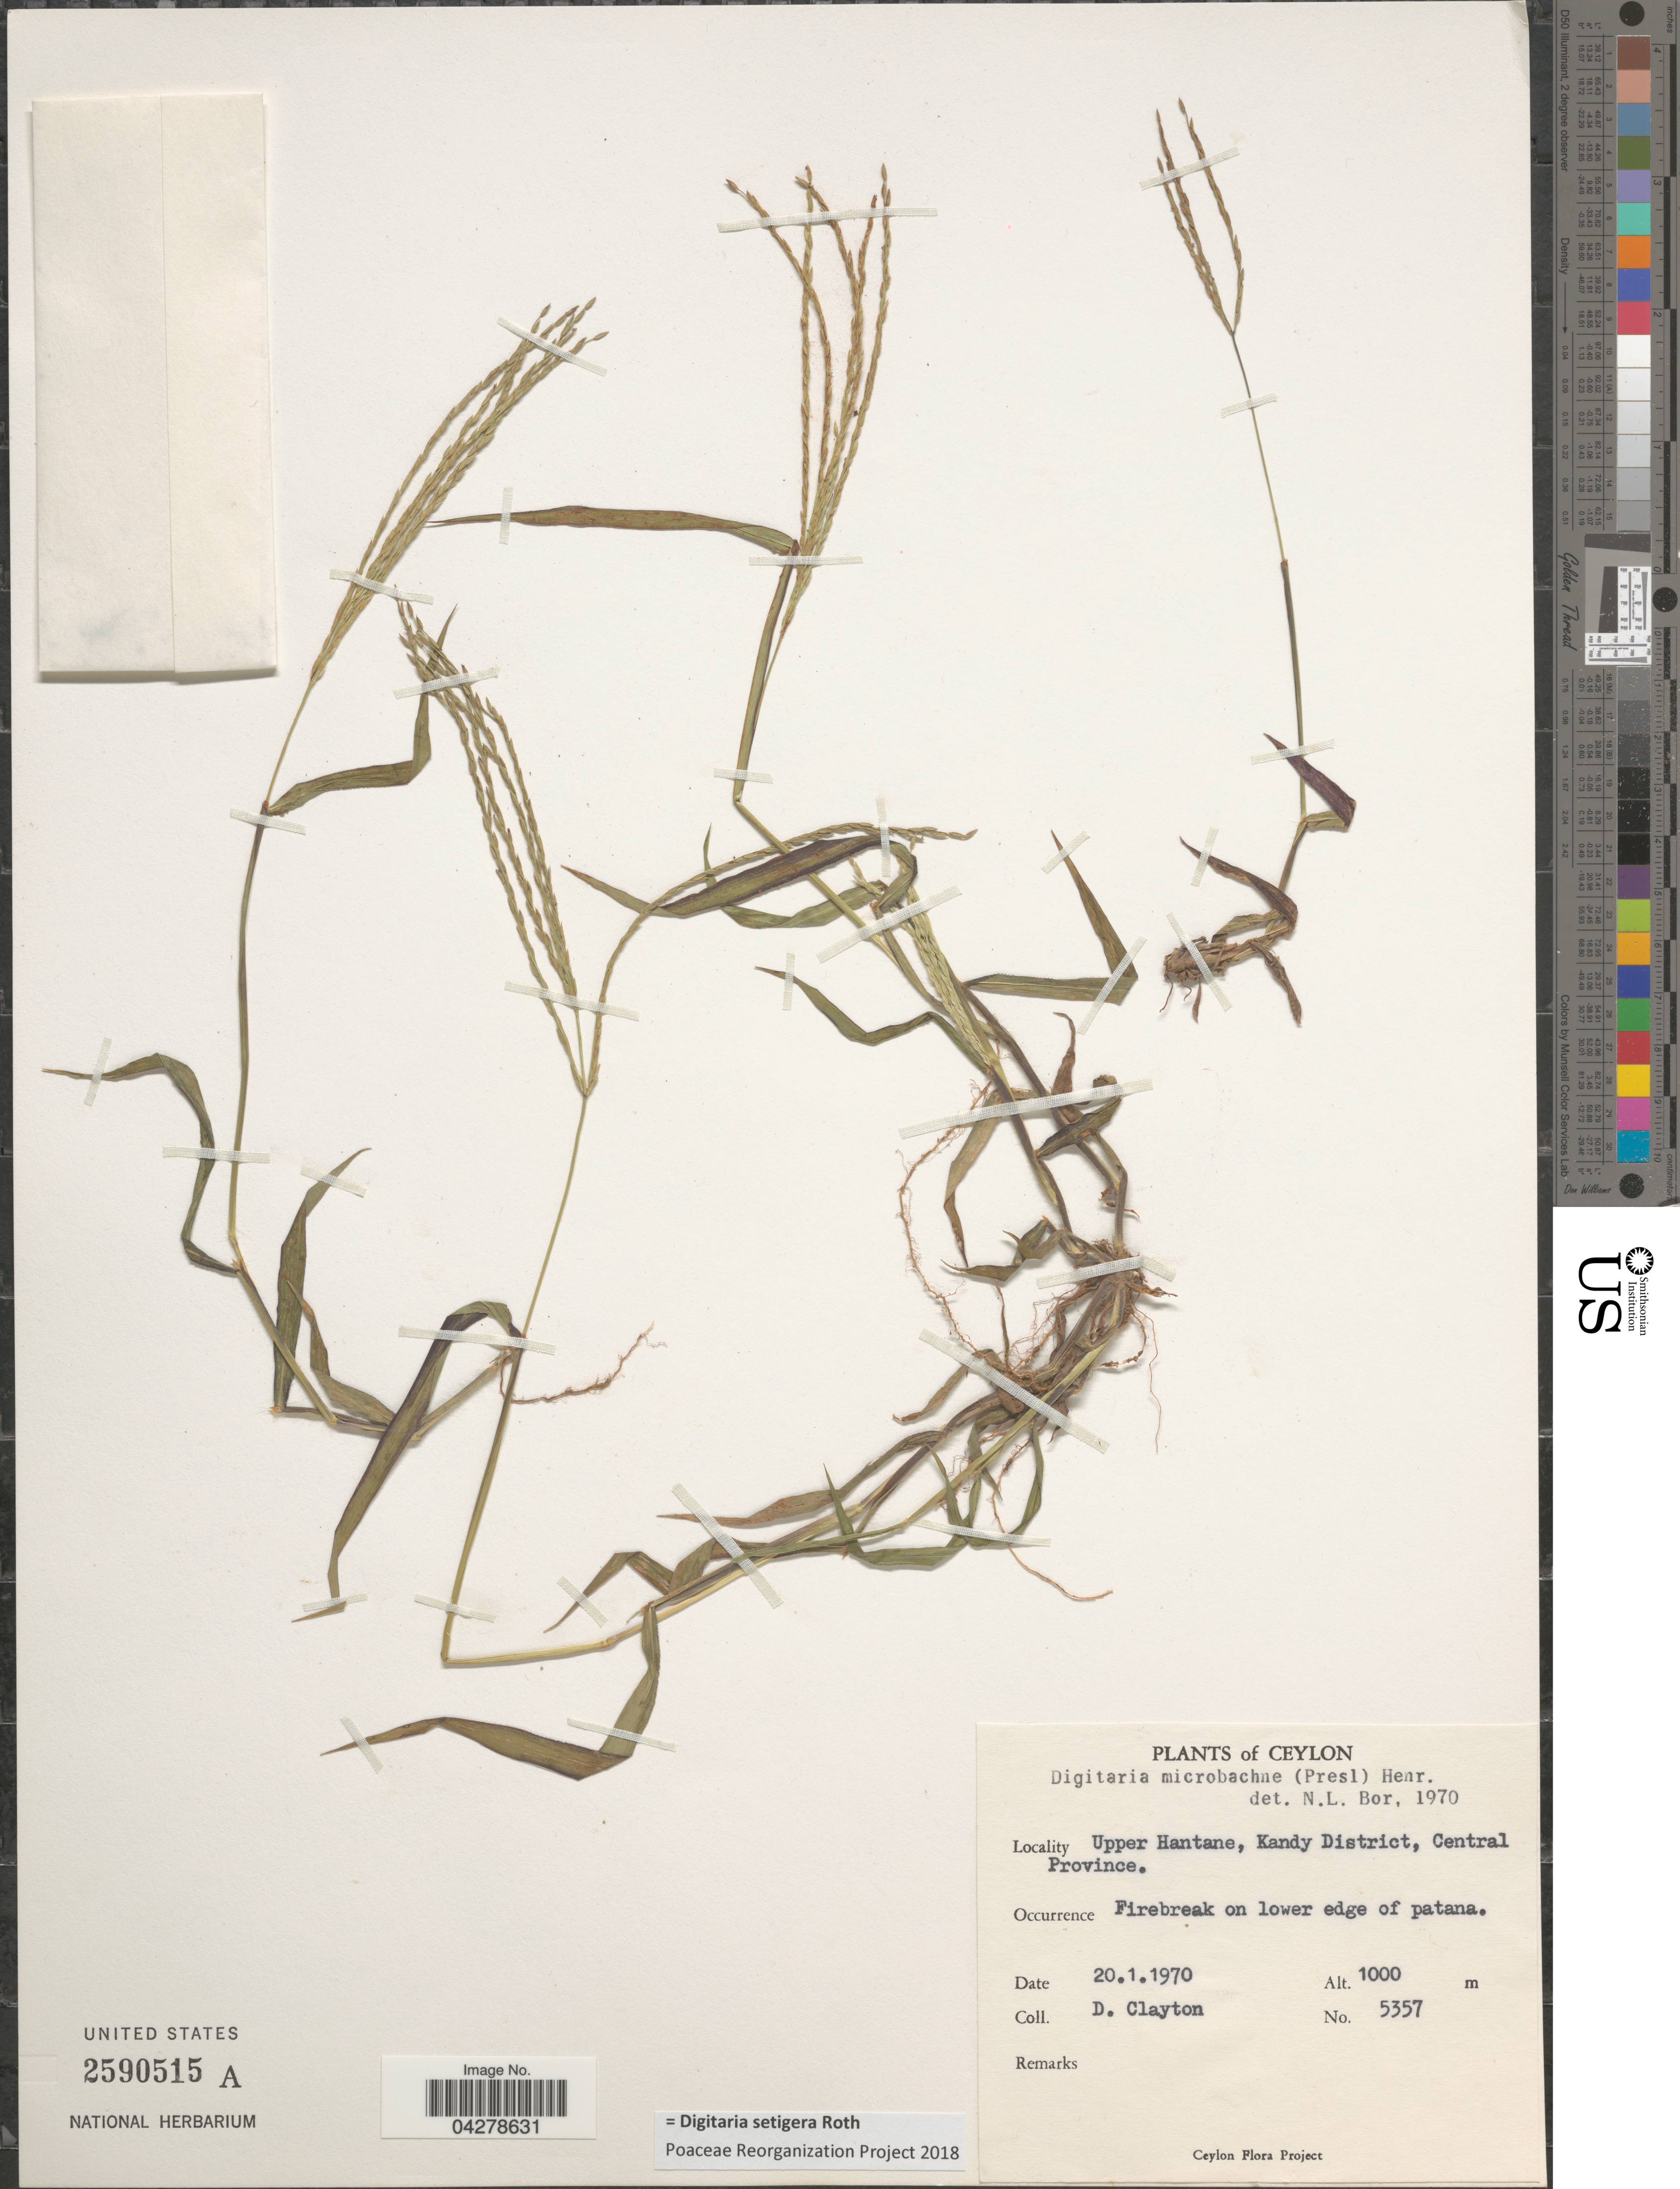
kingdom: Plantae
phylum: Tracheophyta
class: Liliopsida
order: Poales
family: Poaceae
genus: Digitaria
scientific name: Digitaria setigera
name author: Roth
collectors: D. Clayton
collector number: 5357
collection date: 1970-01-20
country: Sri Lanka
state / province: Central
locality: Ceylon. Upper Hantane, Kandy District, Central Province. Firebreak on lower edge of patana.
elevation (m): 1000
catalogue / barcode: US 2590515A